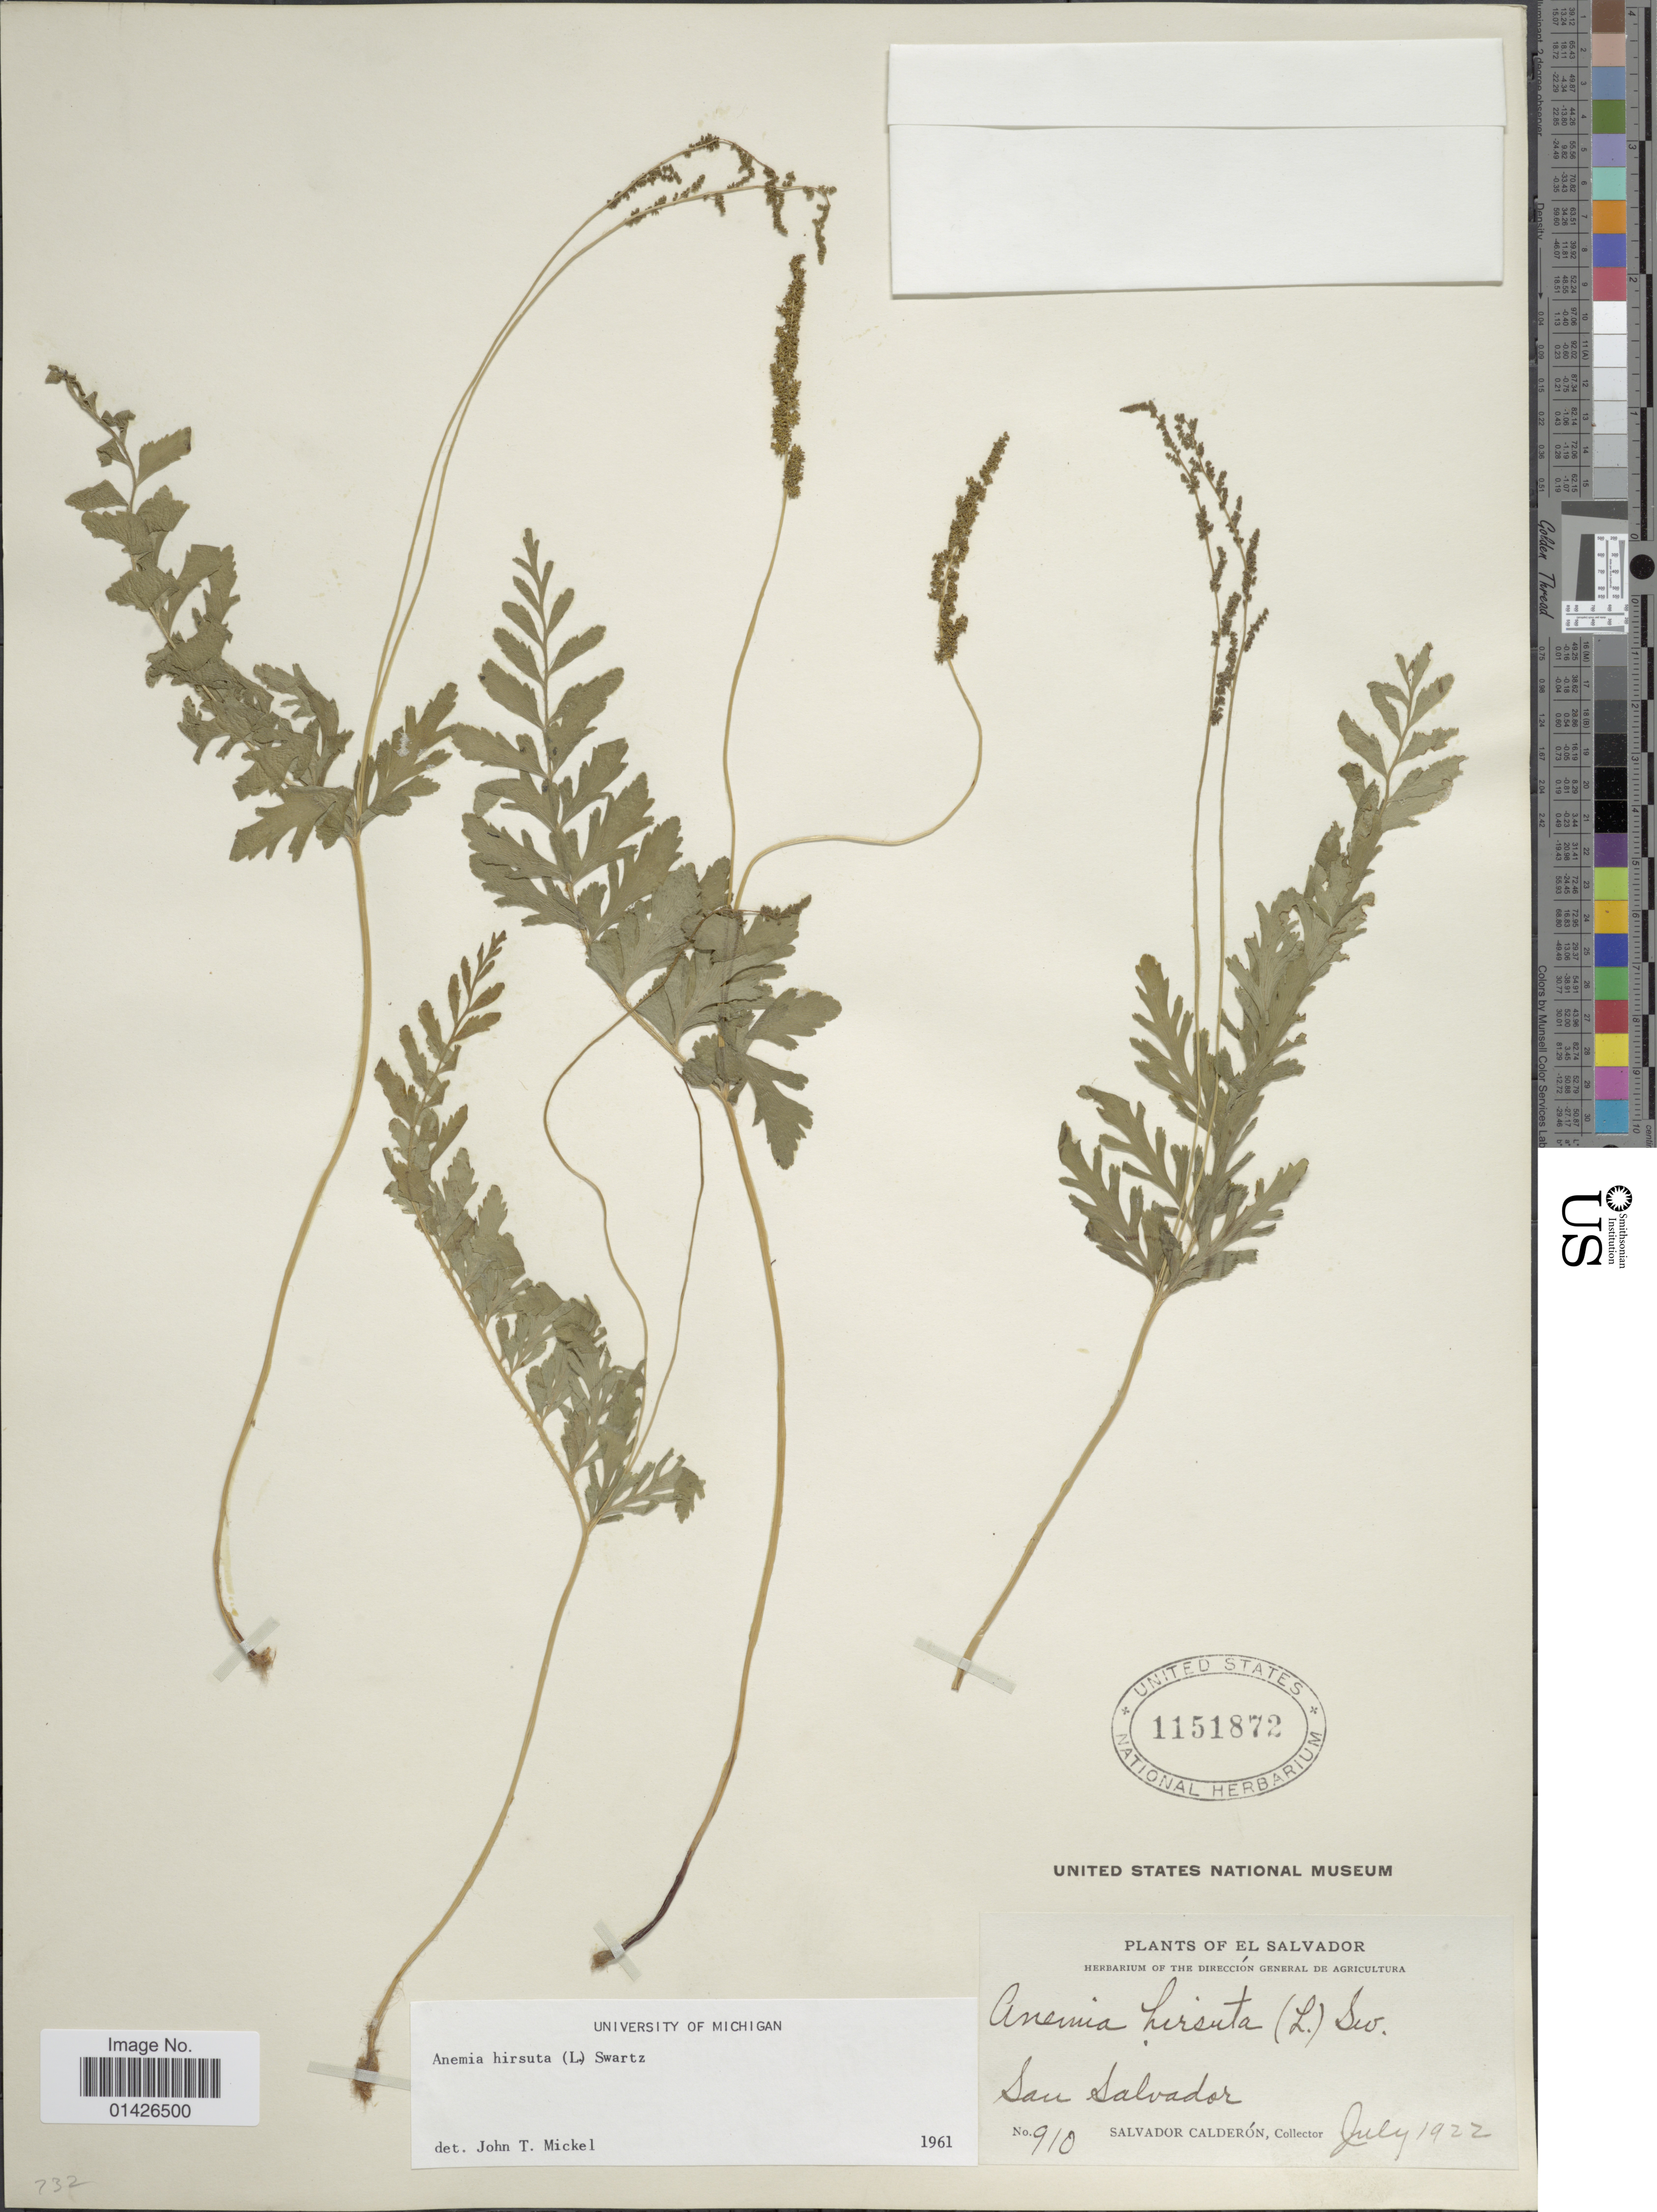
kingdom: Plantae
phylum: Tracheophyta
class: Polypodiopsida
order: Schizaeales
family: Anemiaceae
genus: Anemia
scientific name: Anemia hirsuta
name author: (L.) Sw.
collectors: S. Calderón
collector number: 910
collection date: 1922-07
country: El Salvador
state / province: San Salvador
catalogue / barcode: US 1151872